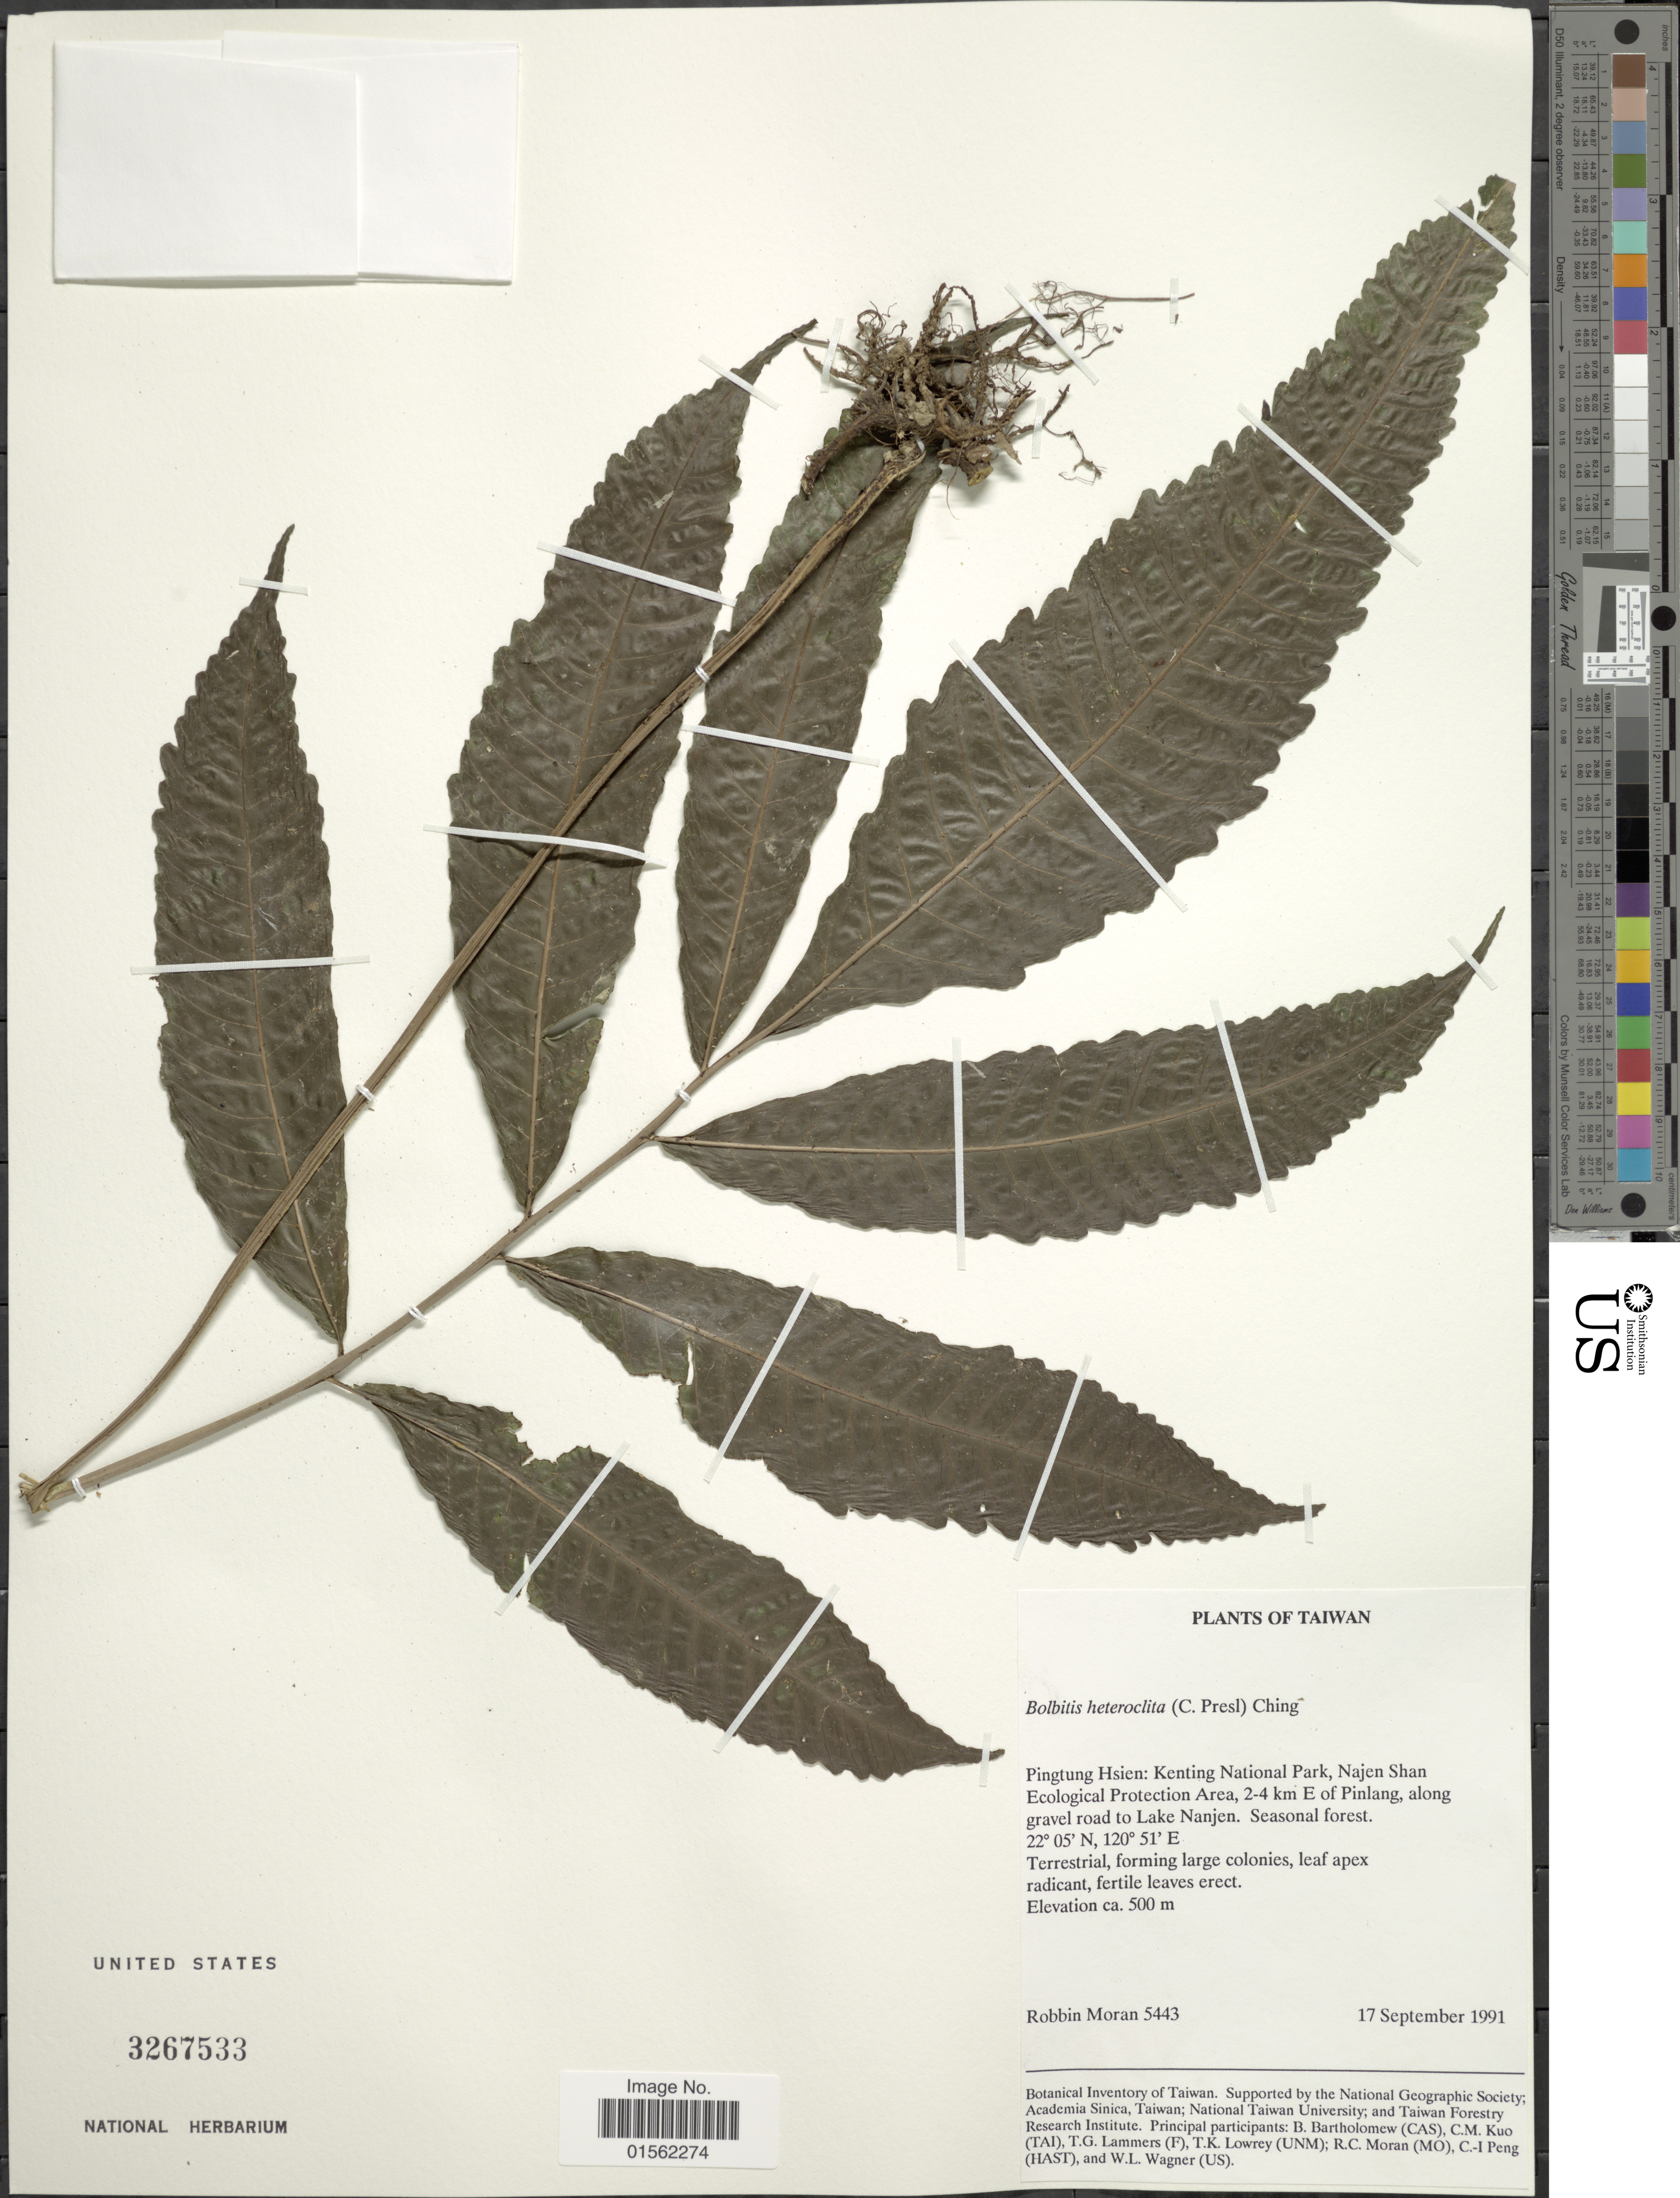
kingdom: Plantae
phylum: Tracheophyta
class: Polypodiopsida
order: Polypodiales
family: Dryopteridaceae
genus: Bolbitis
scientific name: Bolbitis heteroclita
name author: (C. Presl) Ching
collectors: R. C. Moran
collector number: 5443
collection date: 1991-09-17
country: Taiwan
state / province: Pingtung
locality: Taiwan, Pingtung Hsien: Kenting National Park, Najen Shan Ecological Protection Area, 2-4 km E of Pinlang, along gravel road to Lake Nanjen, seasonal forest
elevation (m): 500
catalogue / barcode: US 3267533